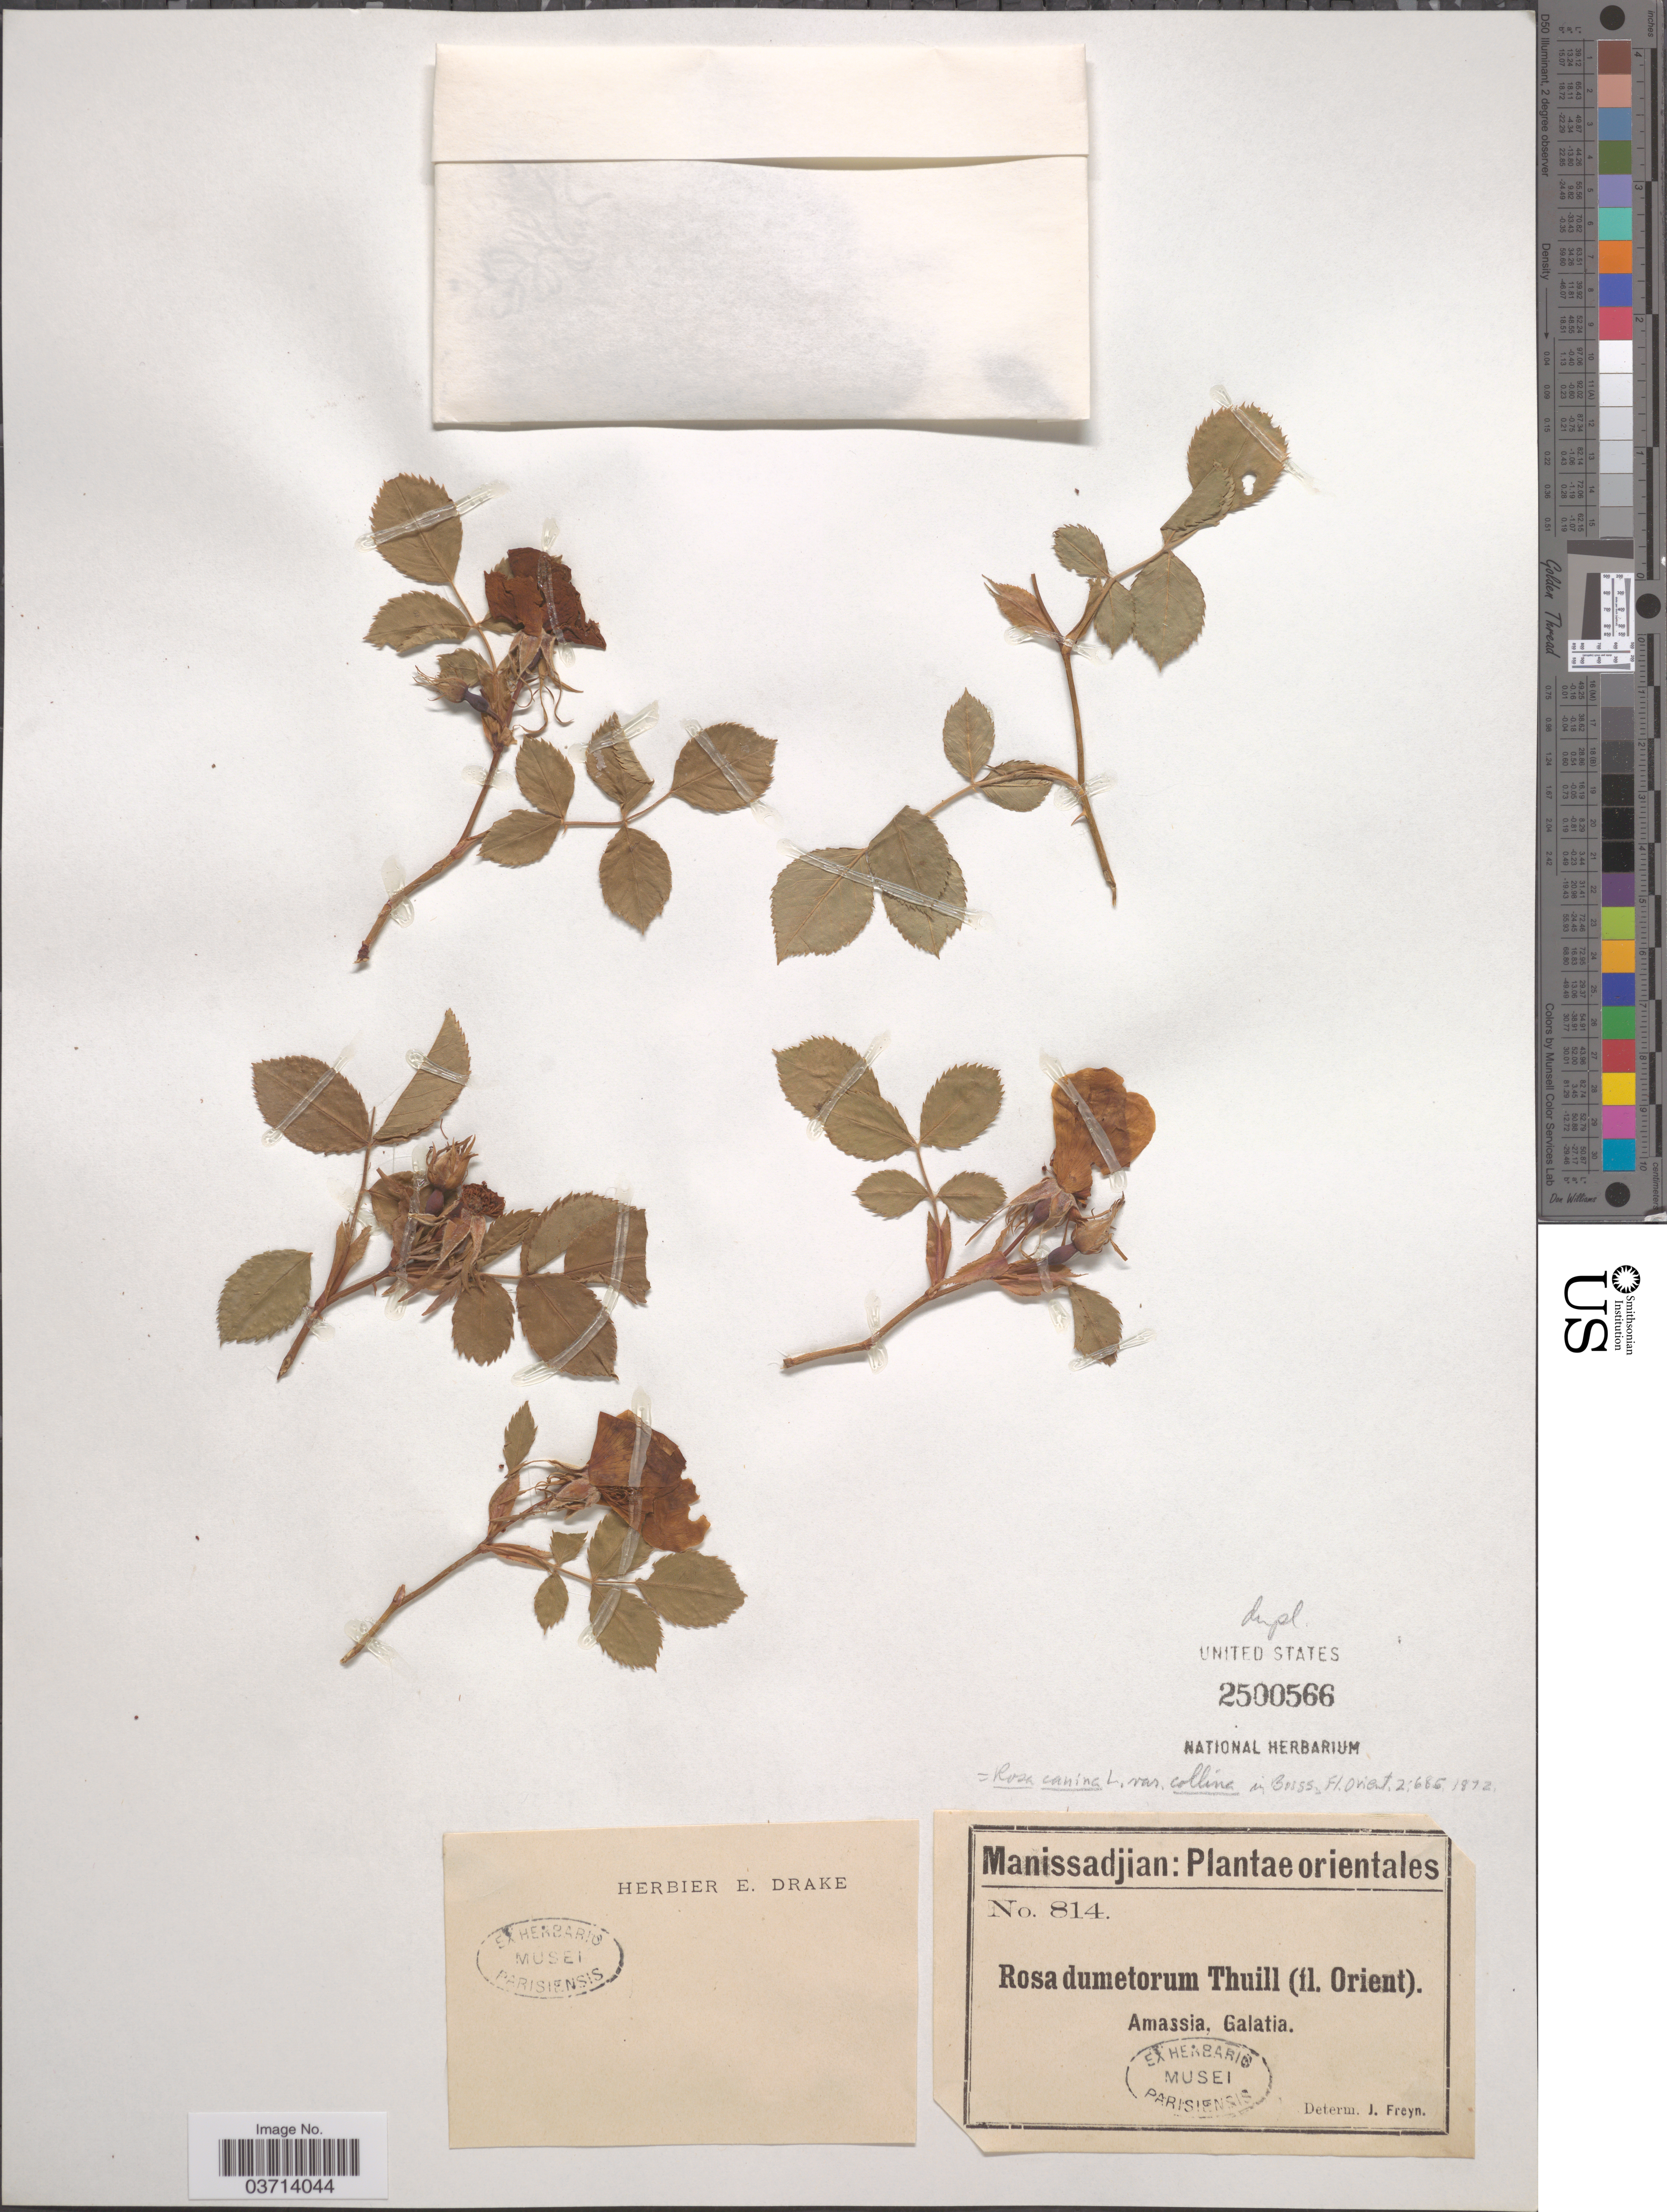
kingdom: Plantae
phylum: Tracheophyta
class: Magnoliopsida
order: Rosales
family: Rosaceae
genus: Rosa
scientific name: Rosa canina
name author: L.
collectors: -. Manissadjian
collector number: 814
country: Turkey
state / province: Amasya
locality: Orientales. Amassia, Galatia.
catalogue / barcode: US 2500566